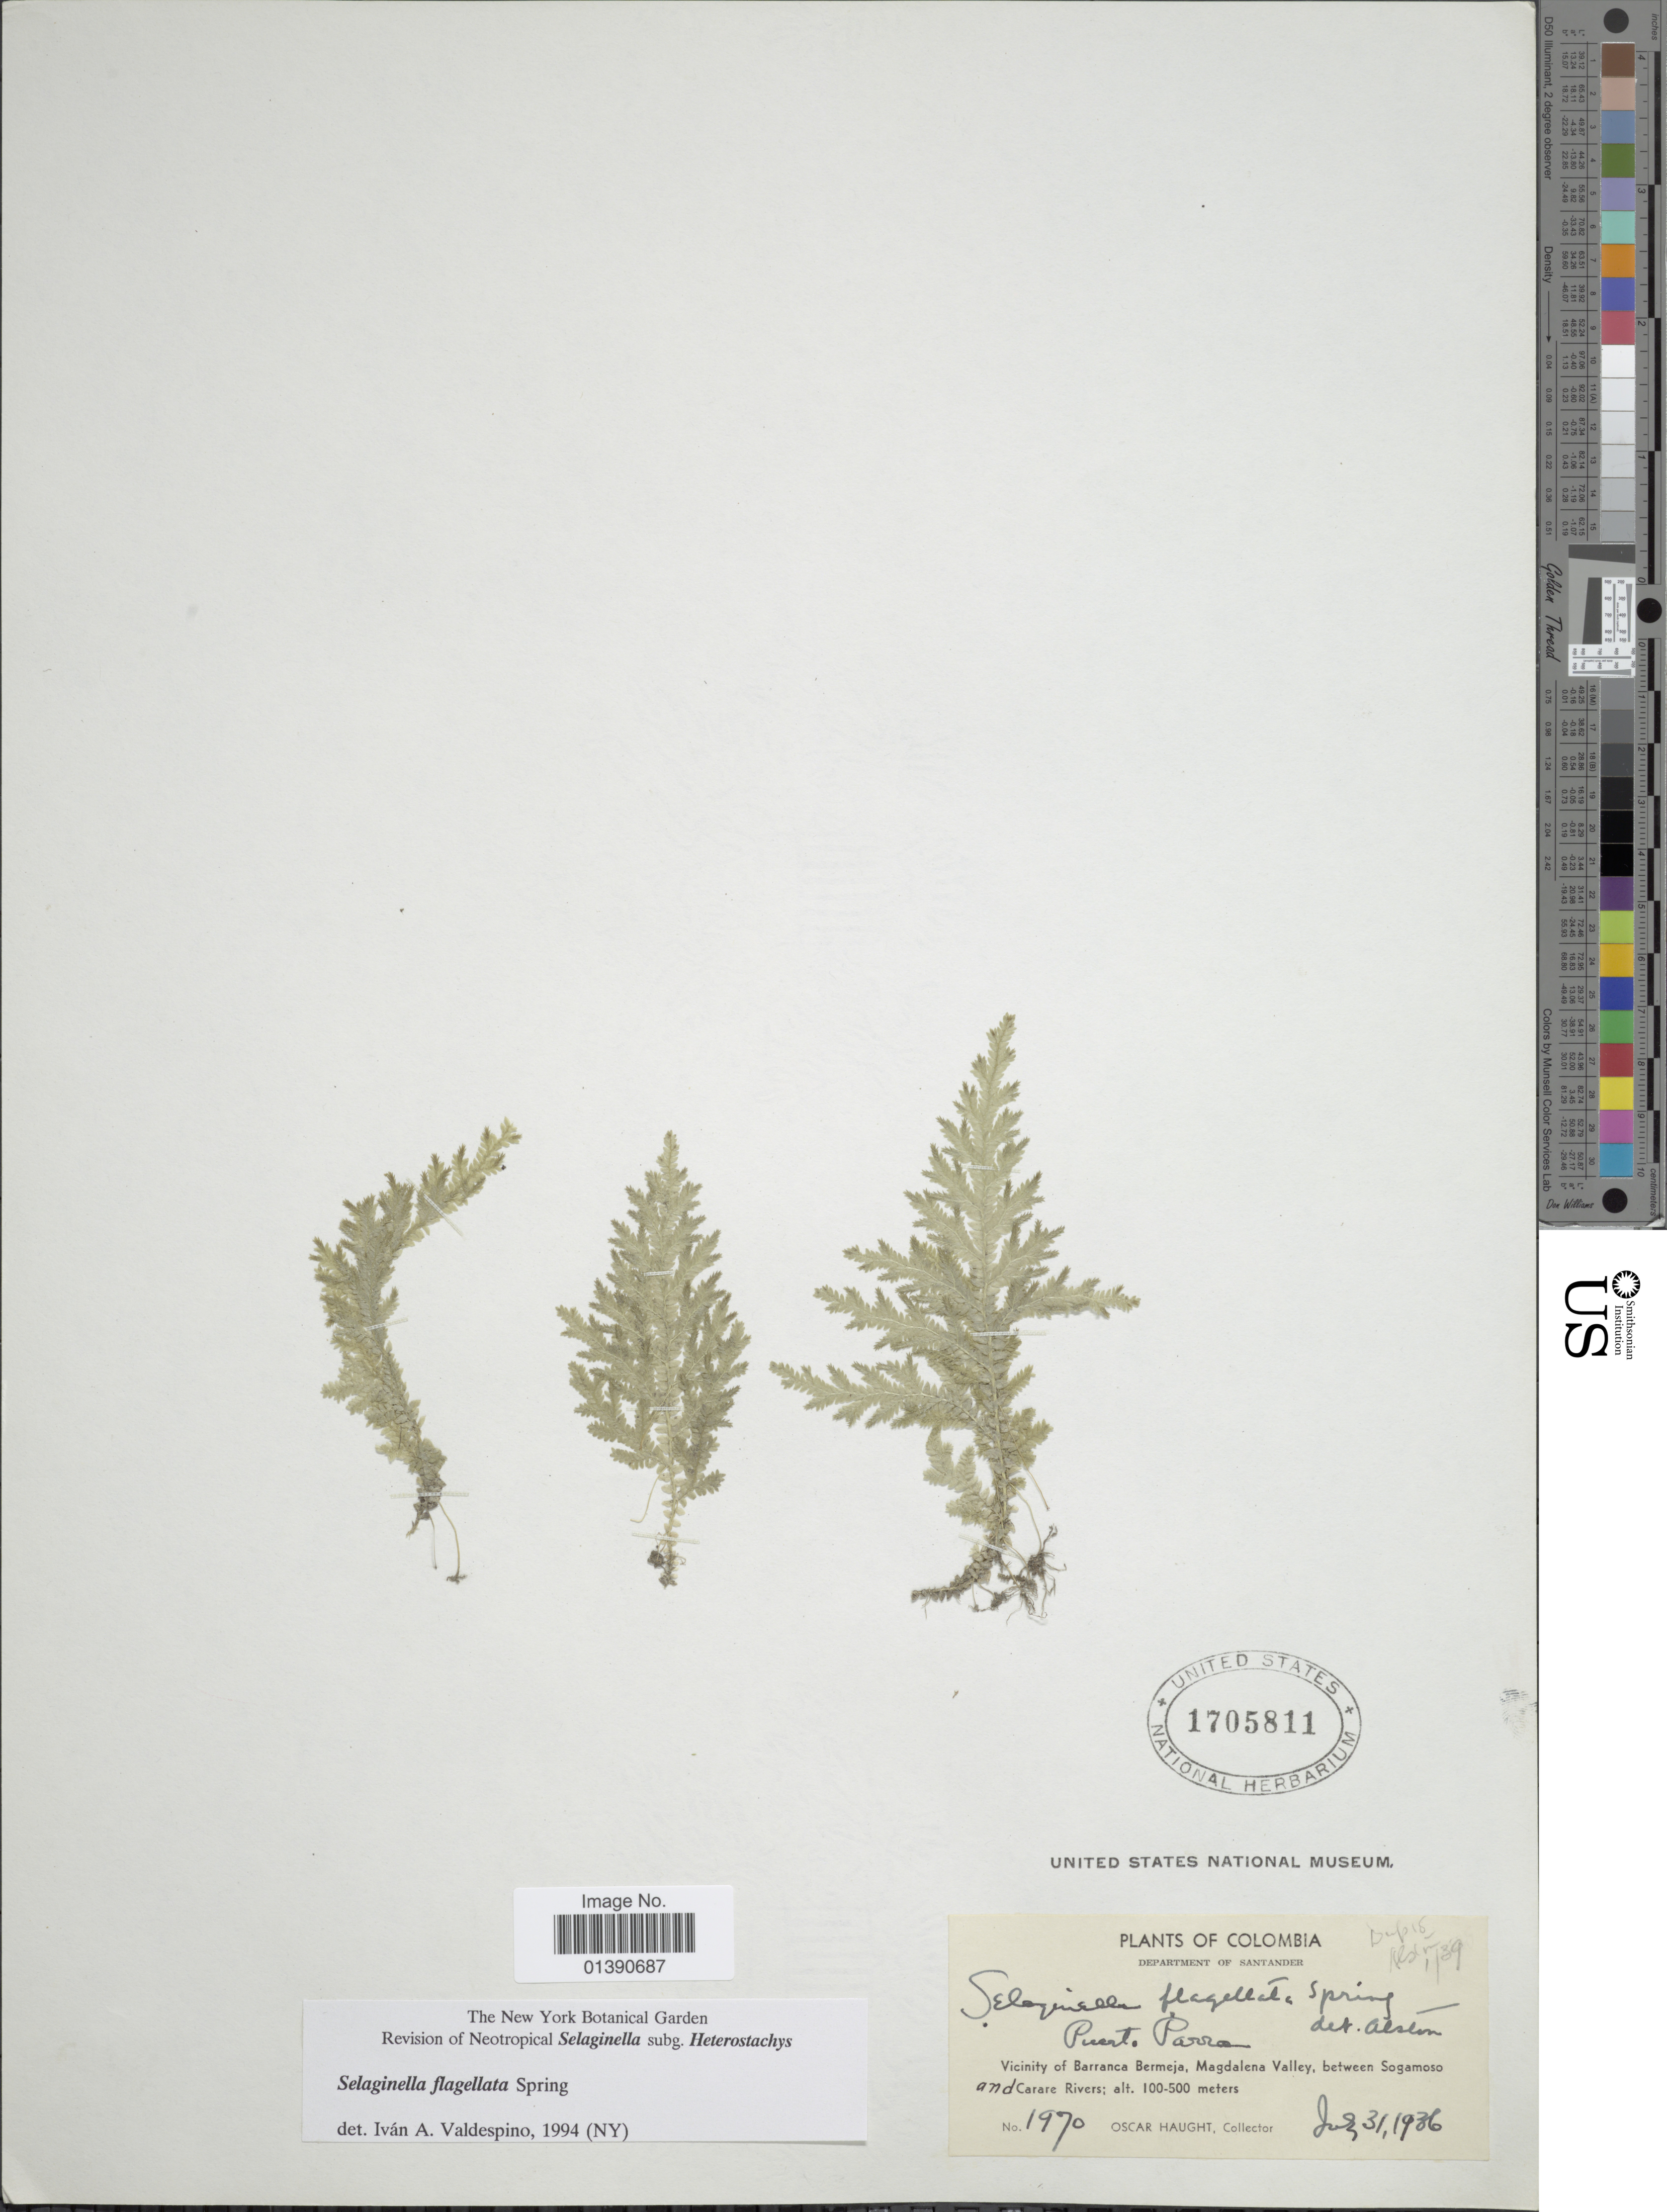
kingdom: Plantae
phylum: Tracheophyta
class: Lycopodiopsida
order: Selaginellales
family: Selaginellaceae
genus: Selaginella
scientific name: Selaginella flagellata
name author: Spring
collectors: O. L. Haught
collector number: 1970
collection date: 1936-07-31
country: Colombia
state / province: Santander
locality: Vicinity of Barranca Bermeja, Magdalena Valley, between Sogamoso and Carare Rivers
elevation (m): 100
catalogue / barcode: US 1705811